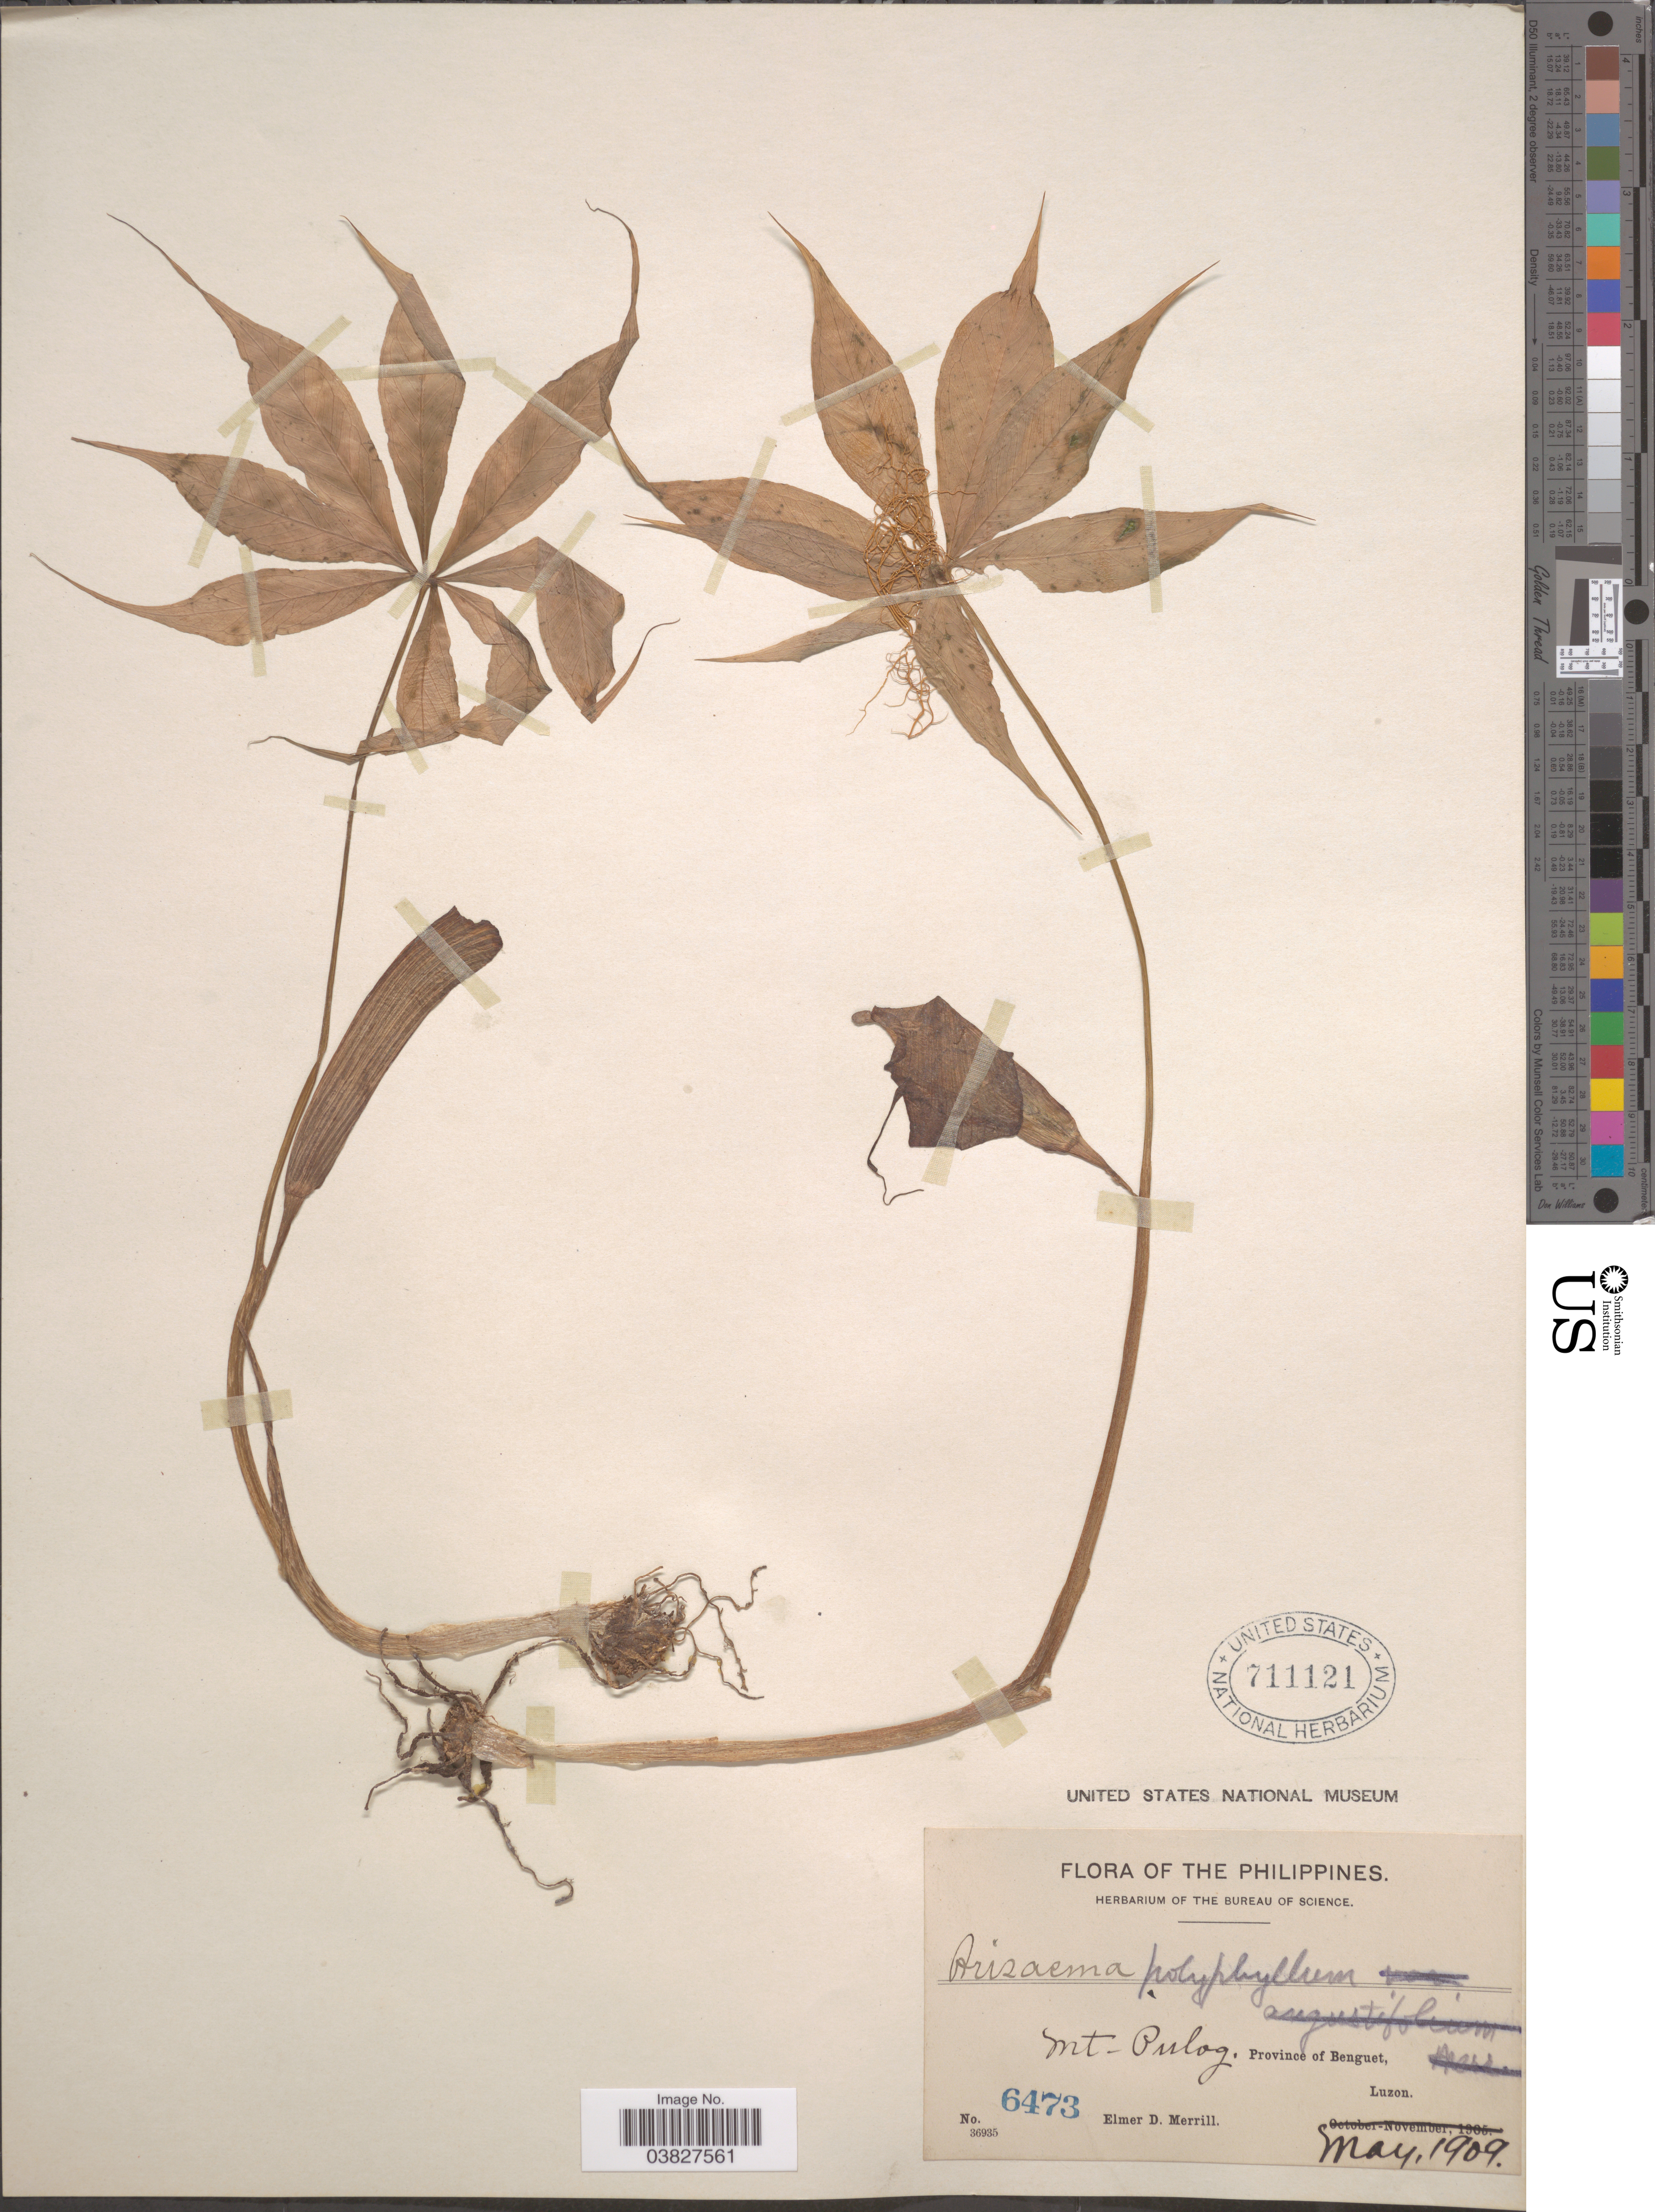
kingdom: Plantae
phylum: Tracheophyta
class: Liliopsida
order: Alismatales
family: Araceae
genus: Arisaema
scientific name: Arisaema polyphyllum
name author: (Blanco) Merr.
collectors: E. D. Merrill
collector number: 6473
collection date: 1909-05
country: Philippines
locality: Mt. Pulog, Province of Benguet, Luzon.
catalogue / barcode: US 711121